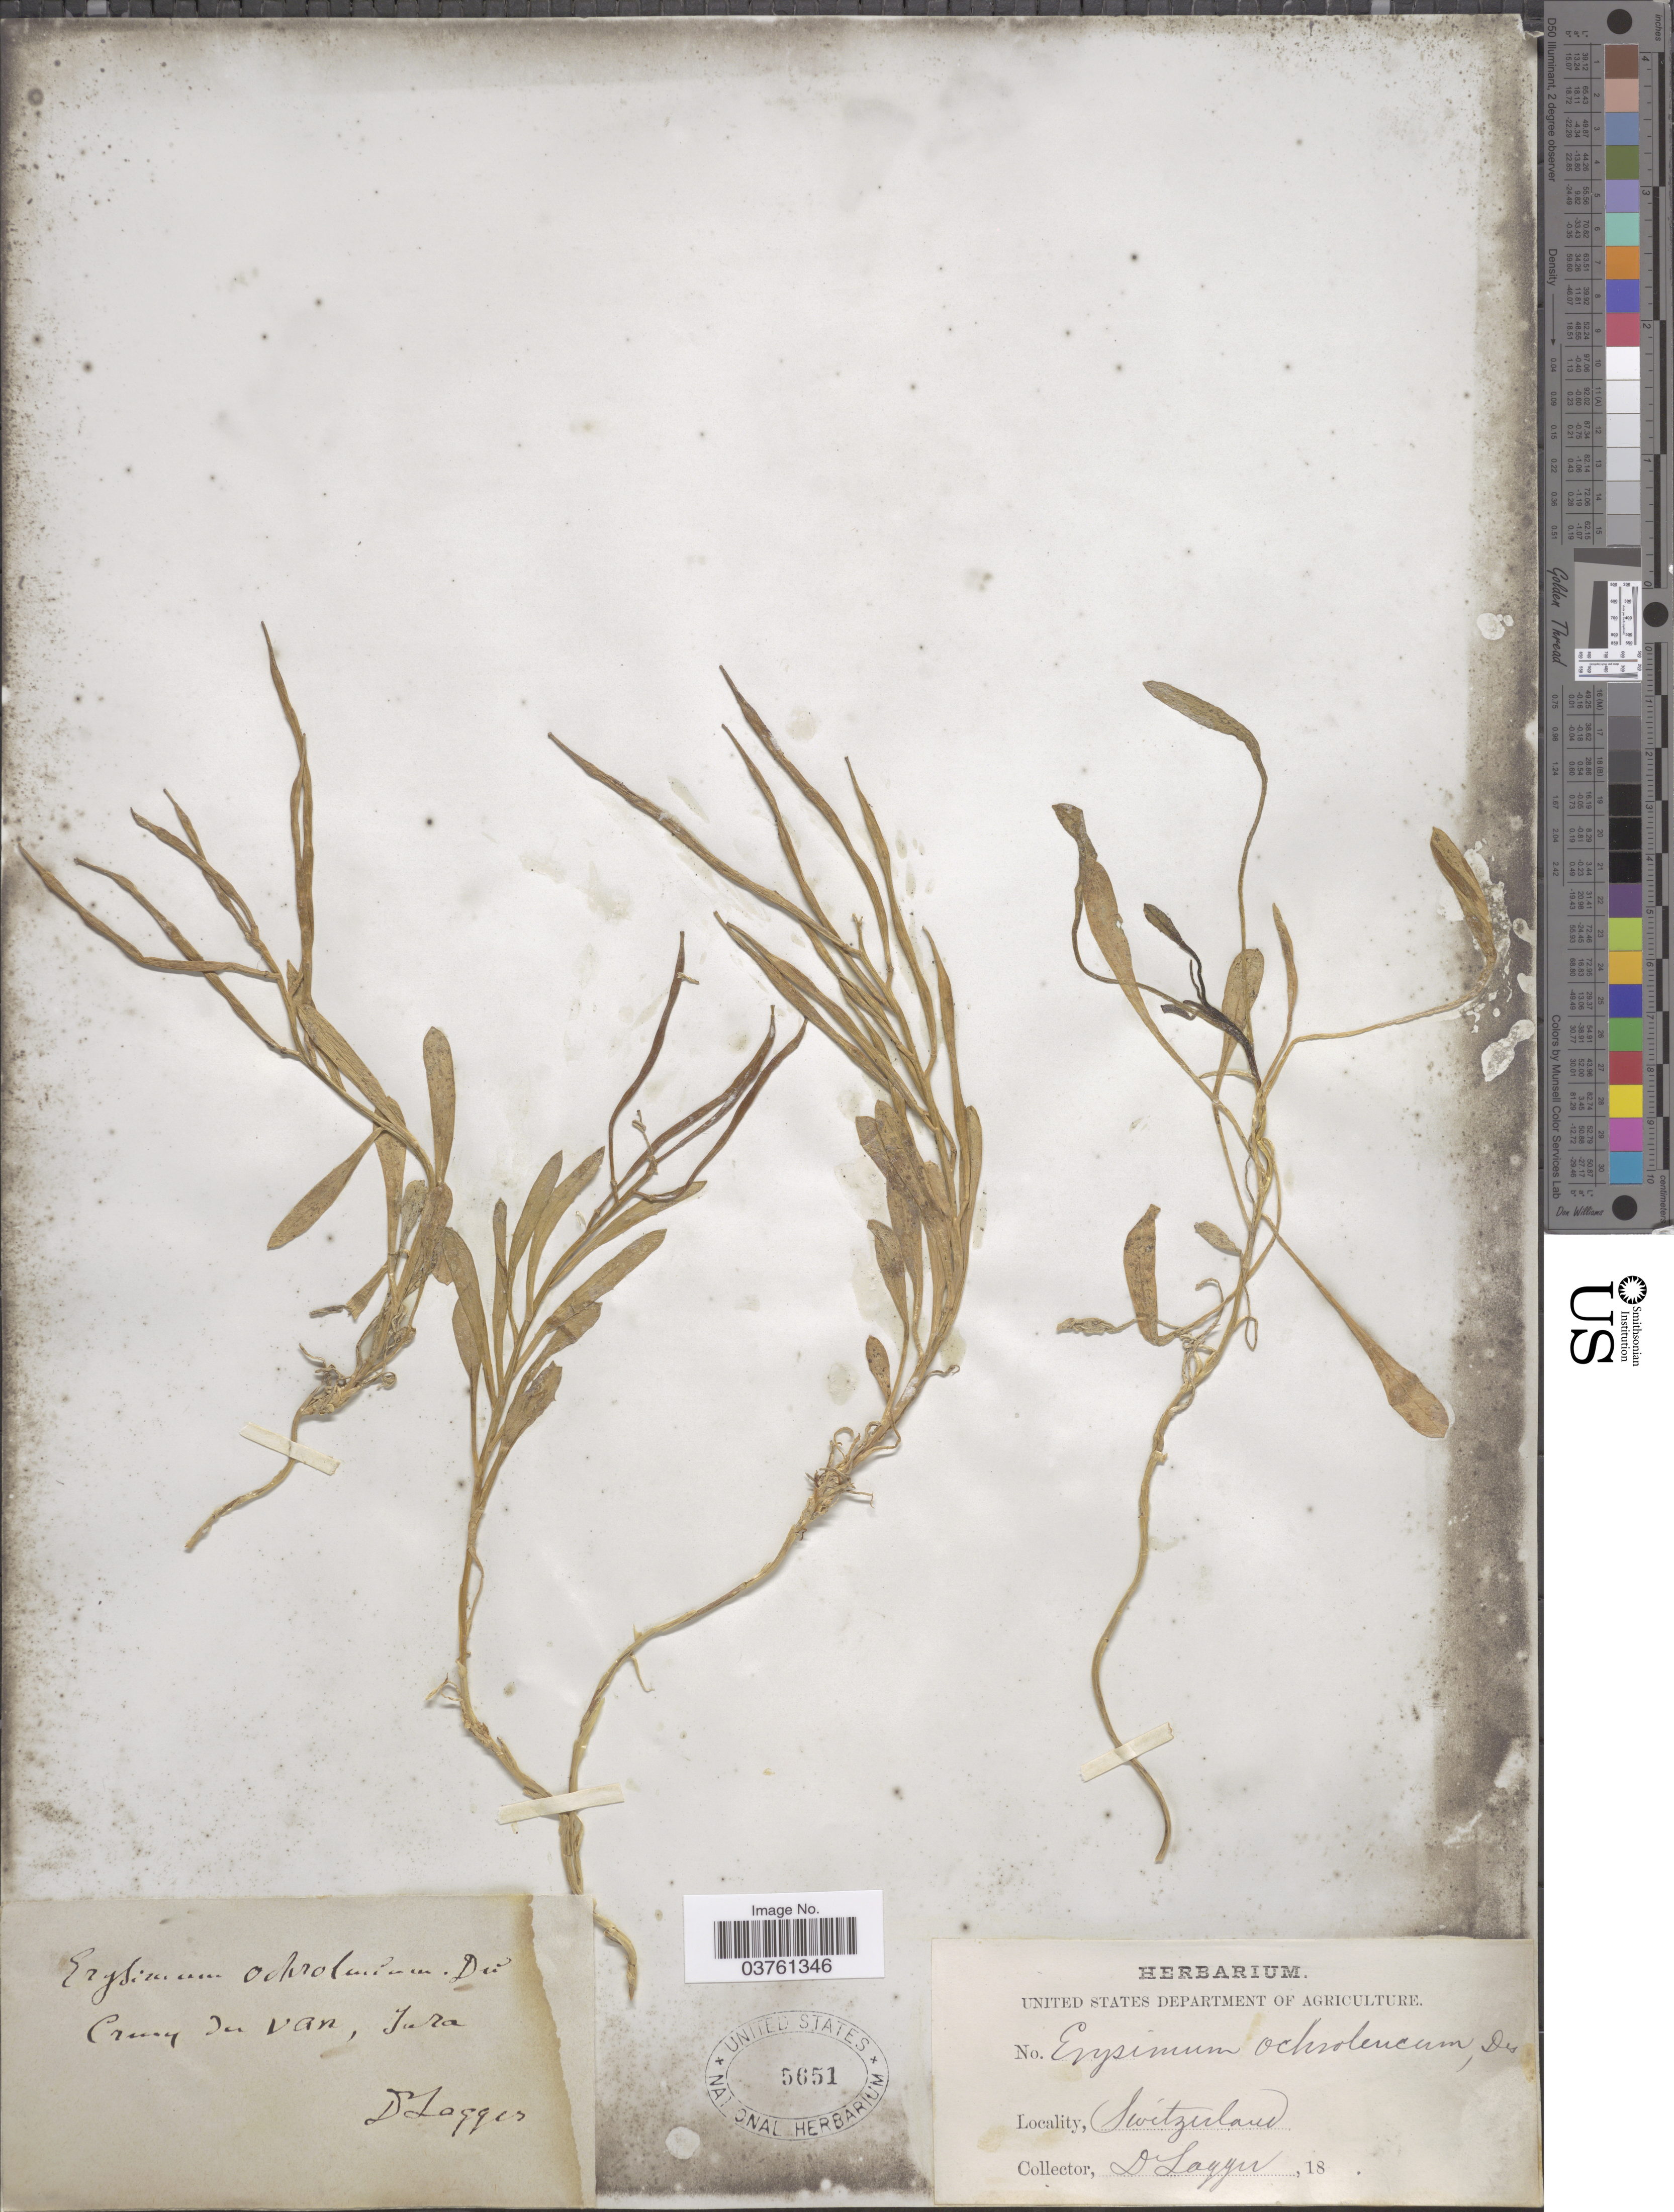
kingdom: Plantae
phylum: Tracheophyta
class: Magnoliopsida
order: Brassicales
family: Brassicaceae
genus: Erysimum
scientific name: Erysimum ochroleucum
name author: (Haller f. ex Schleich.) DC.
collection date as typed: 18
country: Switzerland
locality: Creux du Van, Jura.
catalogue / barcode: US 5651